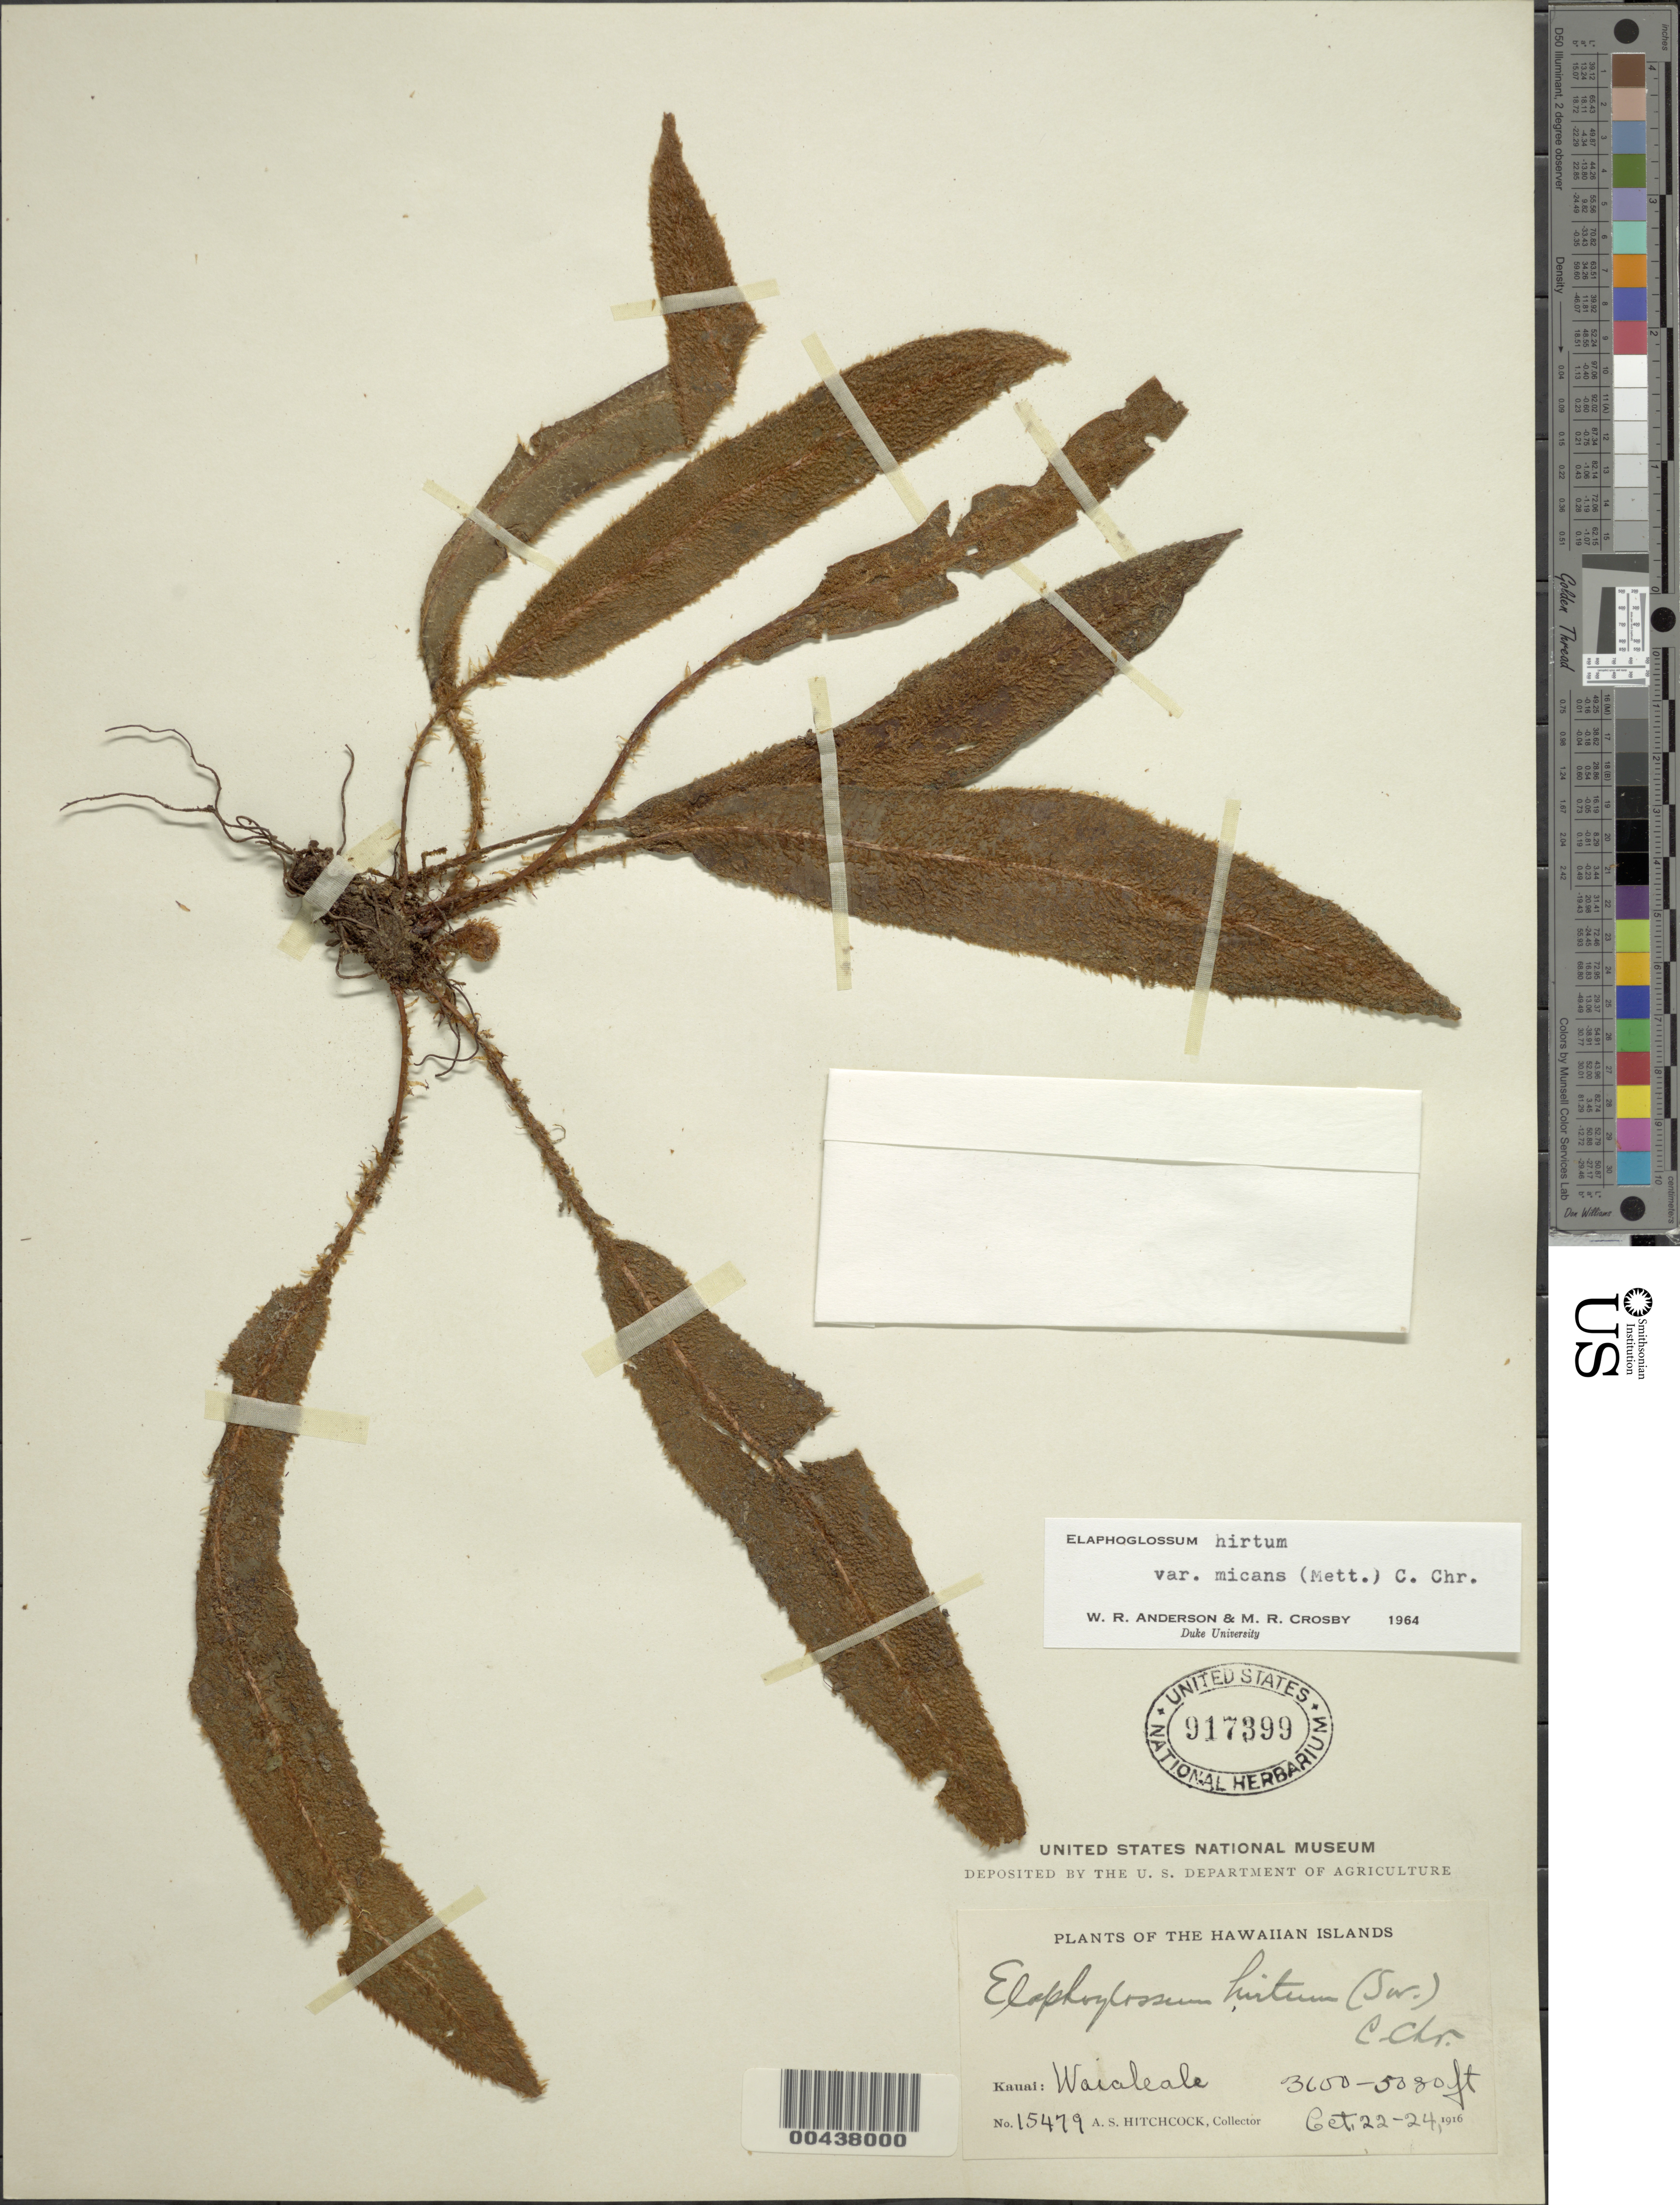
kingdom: Plantae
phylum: Tracheophyta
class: Polypodiopsida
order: Polypodiales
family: Dryopteridaceae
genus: Elaphoglossum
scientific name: Elaphoglossum hirtum var. micans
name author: C. Chr.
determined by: Anderson, W. R.; Crosby, M.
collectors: A. S. Hitchcock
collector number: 15479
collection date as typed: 22 Oct 1916 to 24 Oct 1916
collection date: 1916-10-22/1916-10-24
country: United States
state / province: Hawaii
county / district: Kauai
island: Kaua'i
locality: Waialeale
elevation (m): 1097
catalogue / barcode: US 917399